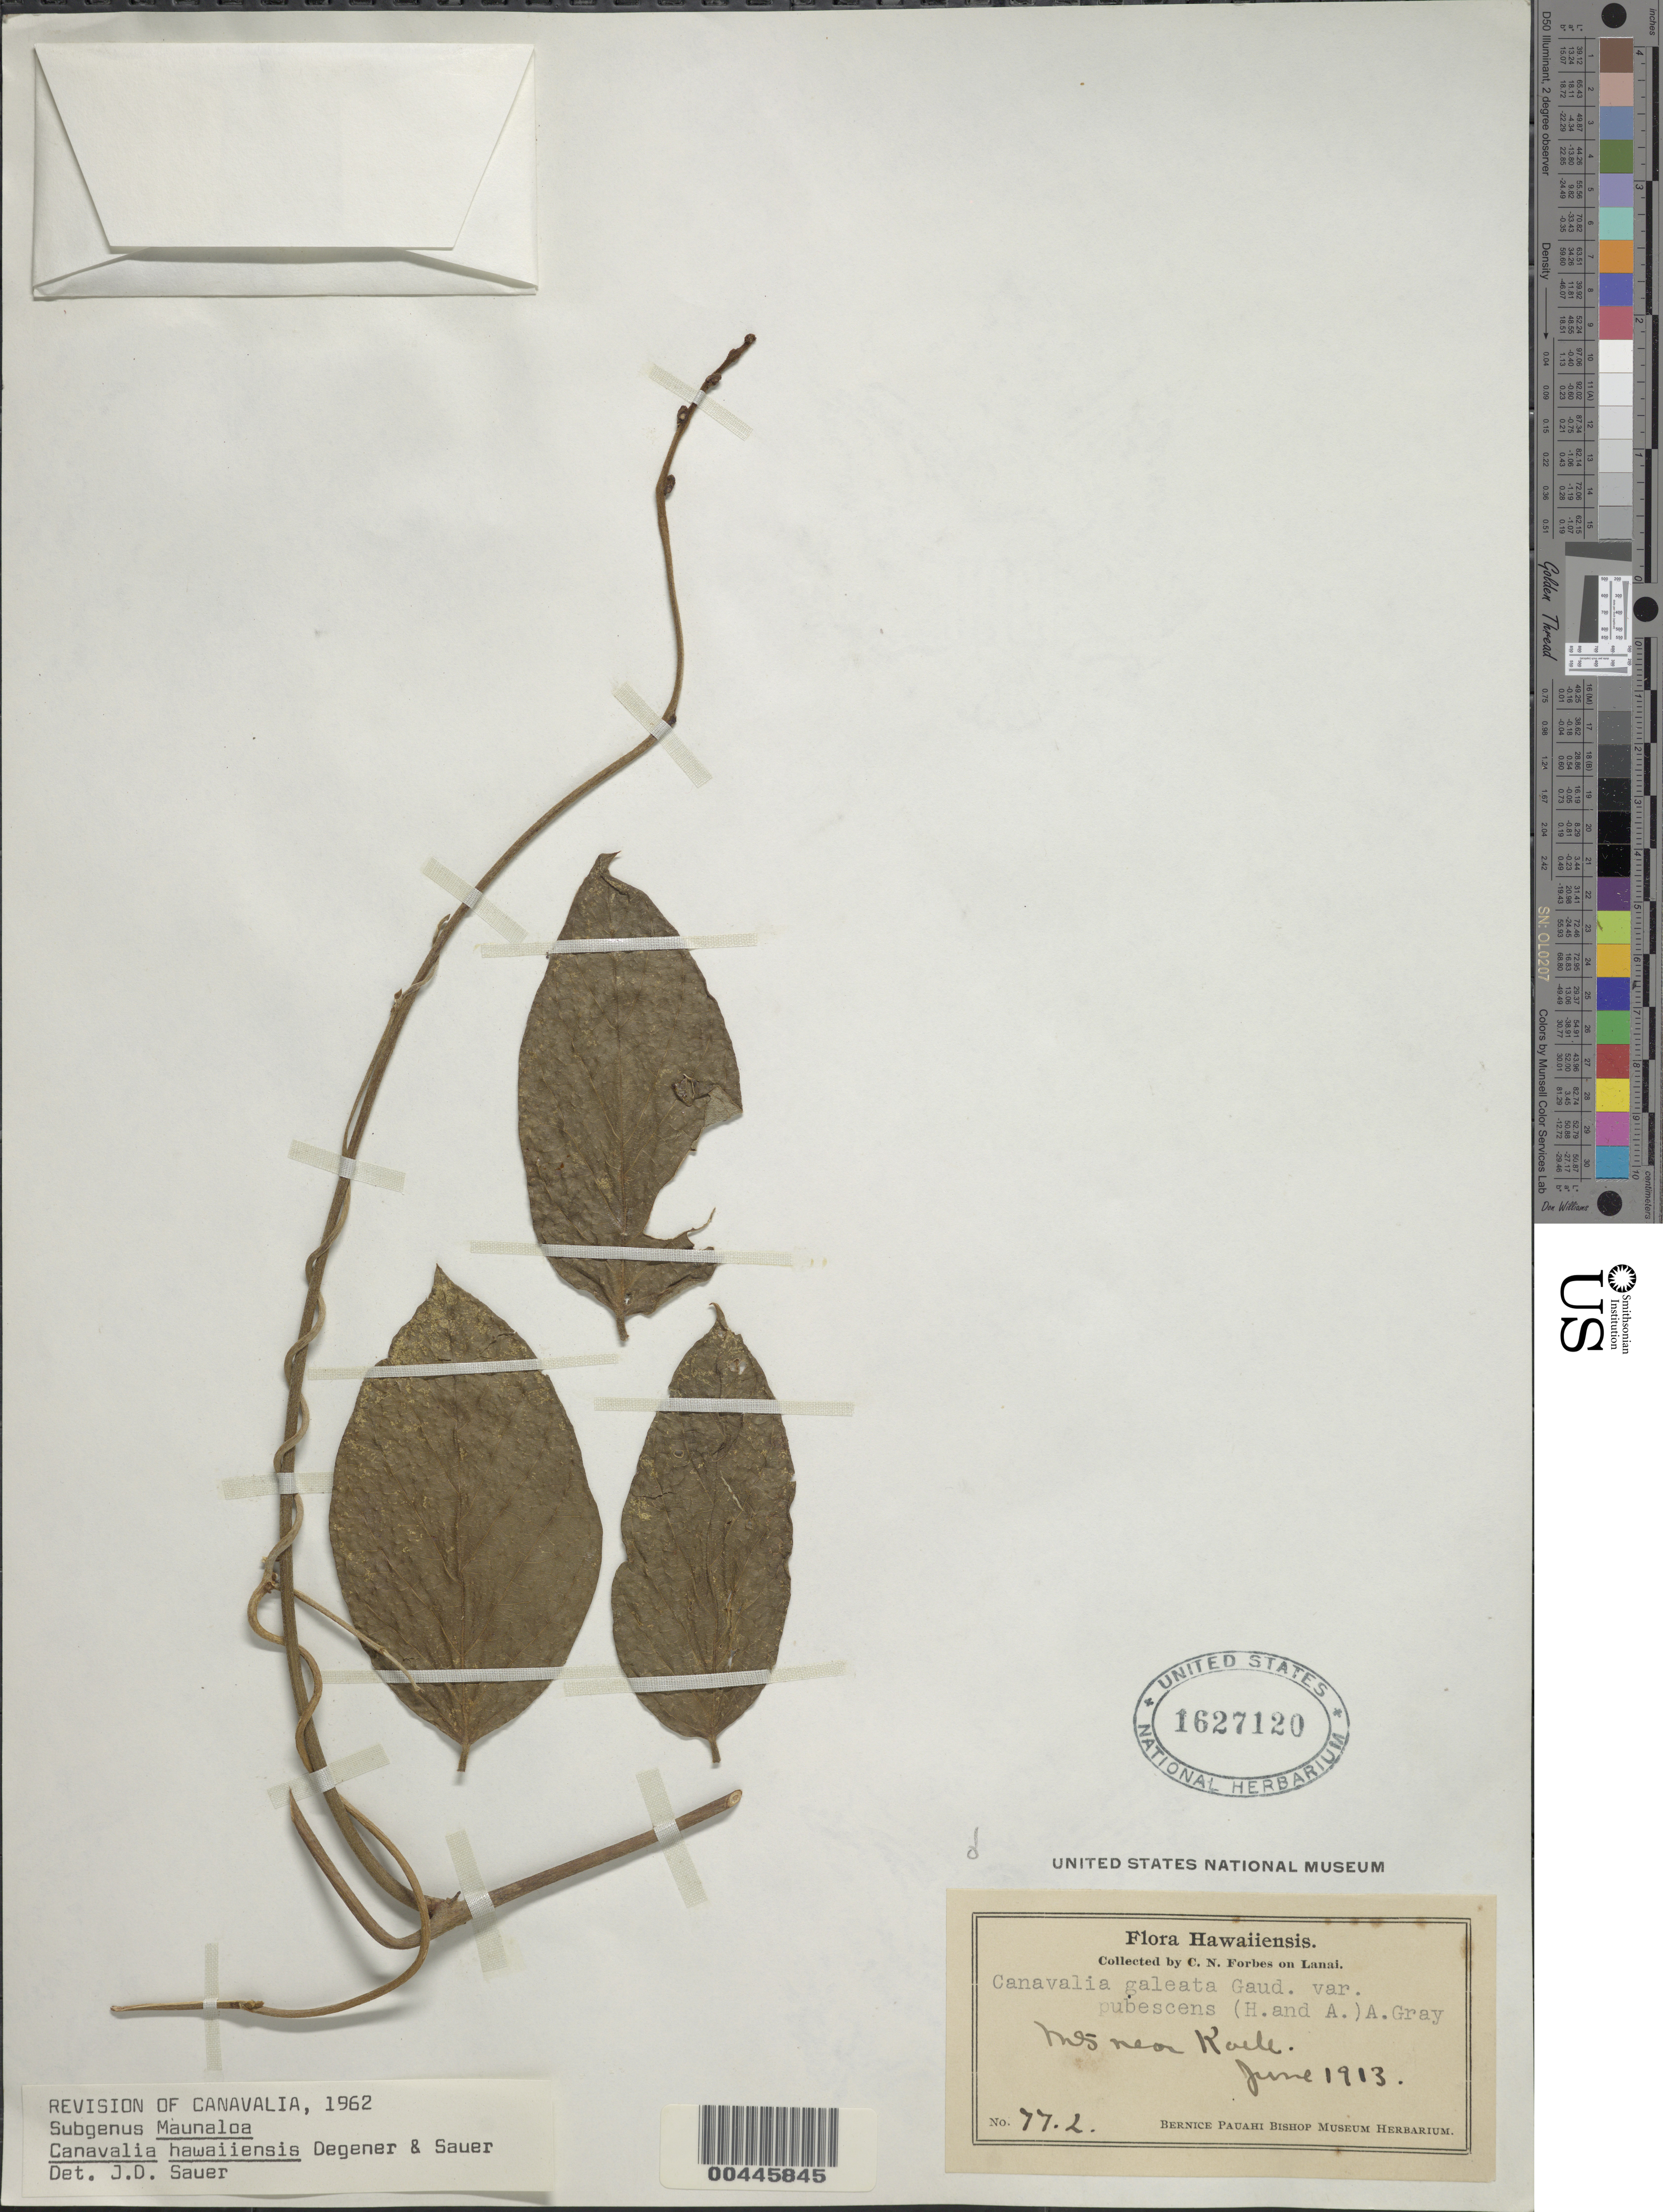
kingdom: Plantae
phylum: Tracheophyta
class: Magnoliopsida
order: Fabales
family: Fabaceae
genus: Canavalia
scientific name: Canavalia hawaiiensis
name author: O. Deg. & J.D. Sauer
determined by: Sauer, J. D.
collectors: C. N. Forbes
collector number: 77.L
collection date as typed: Jun 1913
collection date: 1913-06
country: United States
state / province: Hawaii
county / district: Maui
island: Lana'i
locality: Mts. near Koele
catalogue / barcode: US 1627120